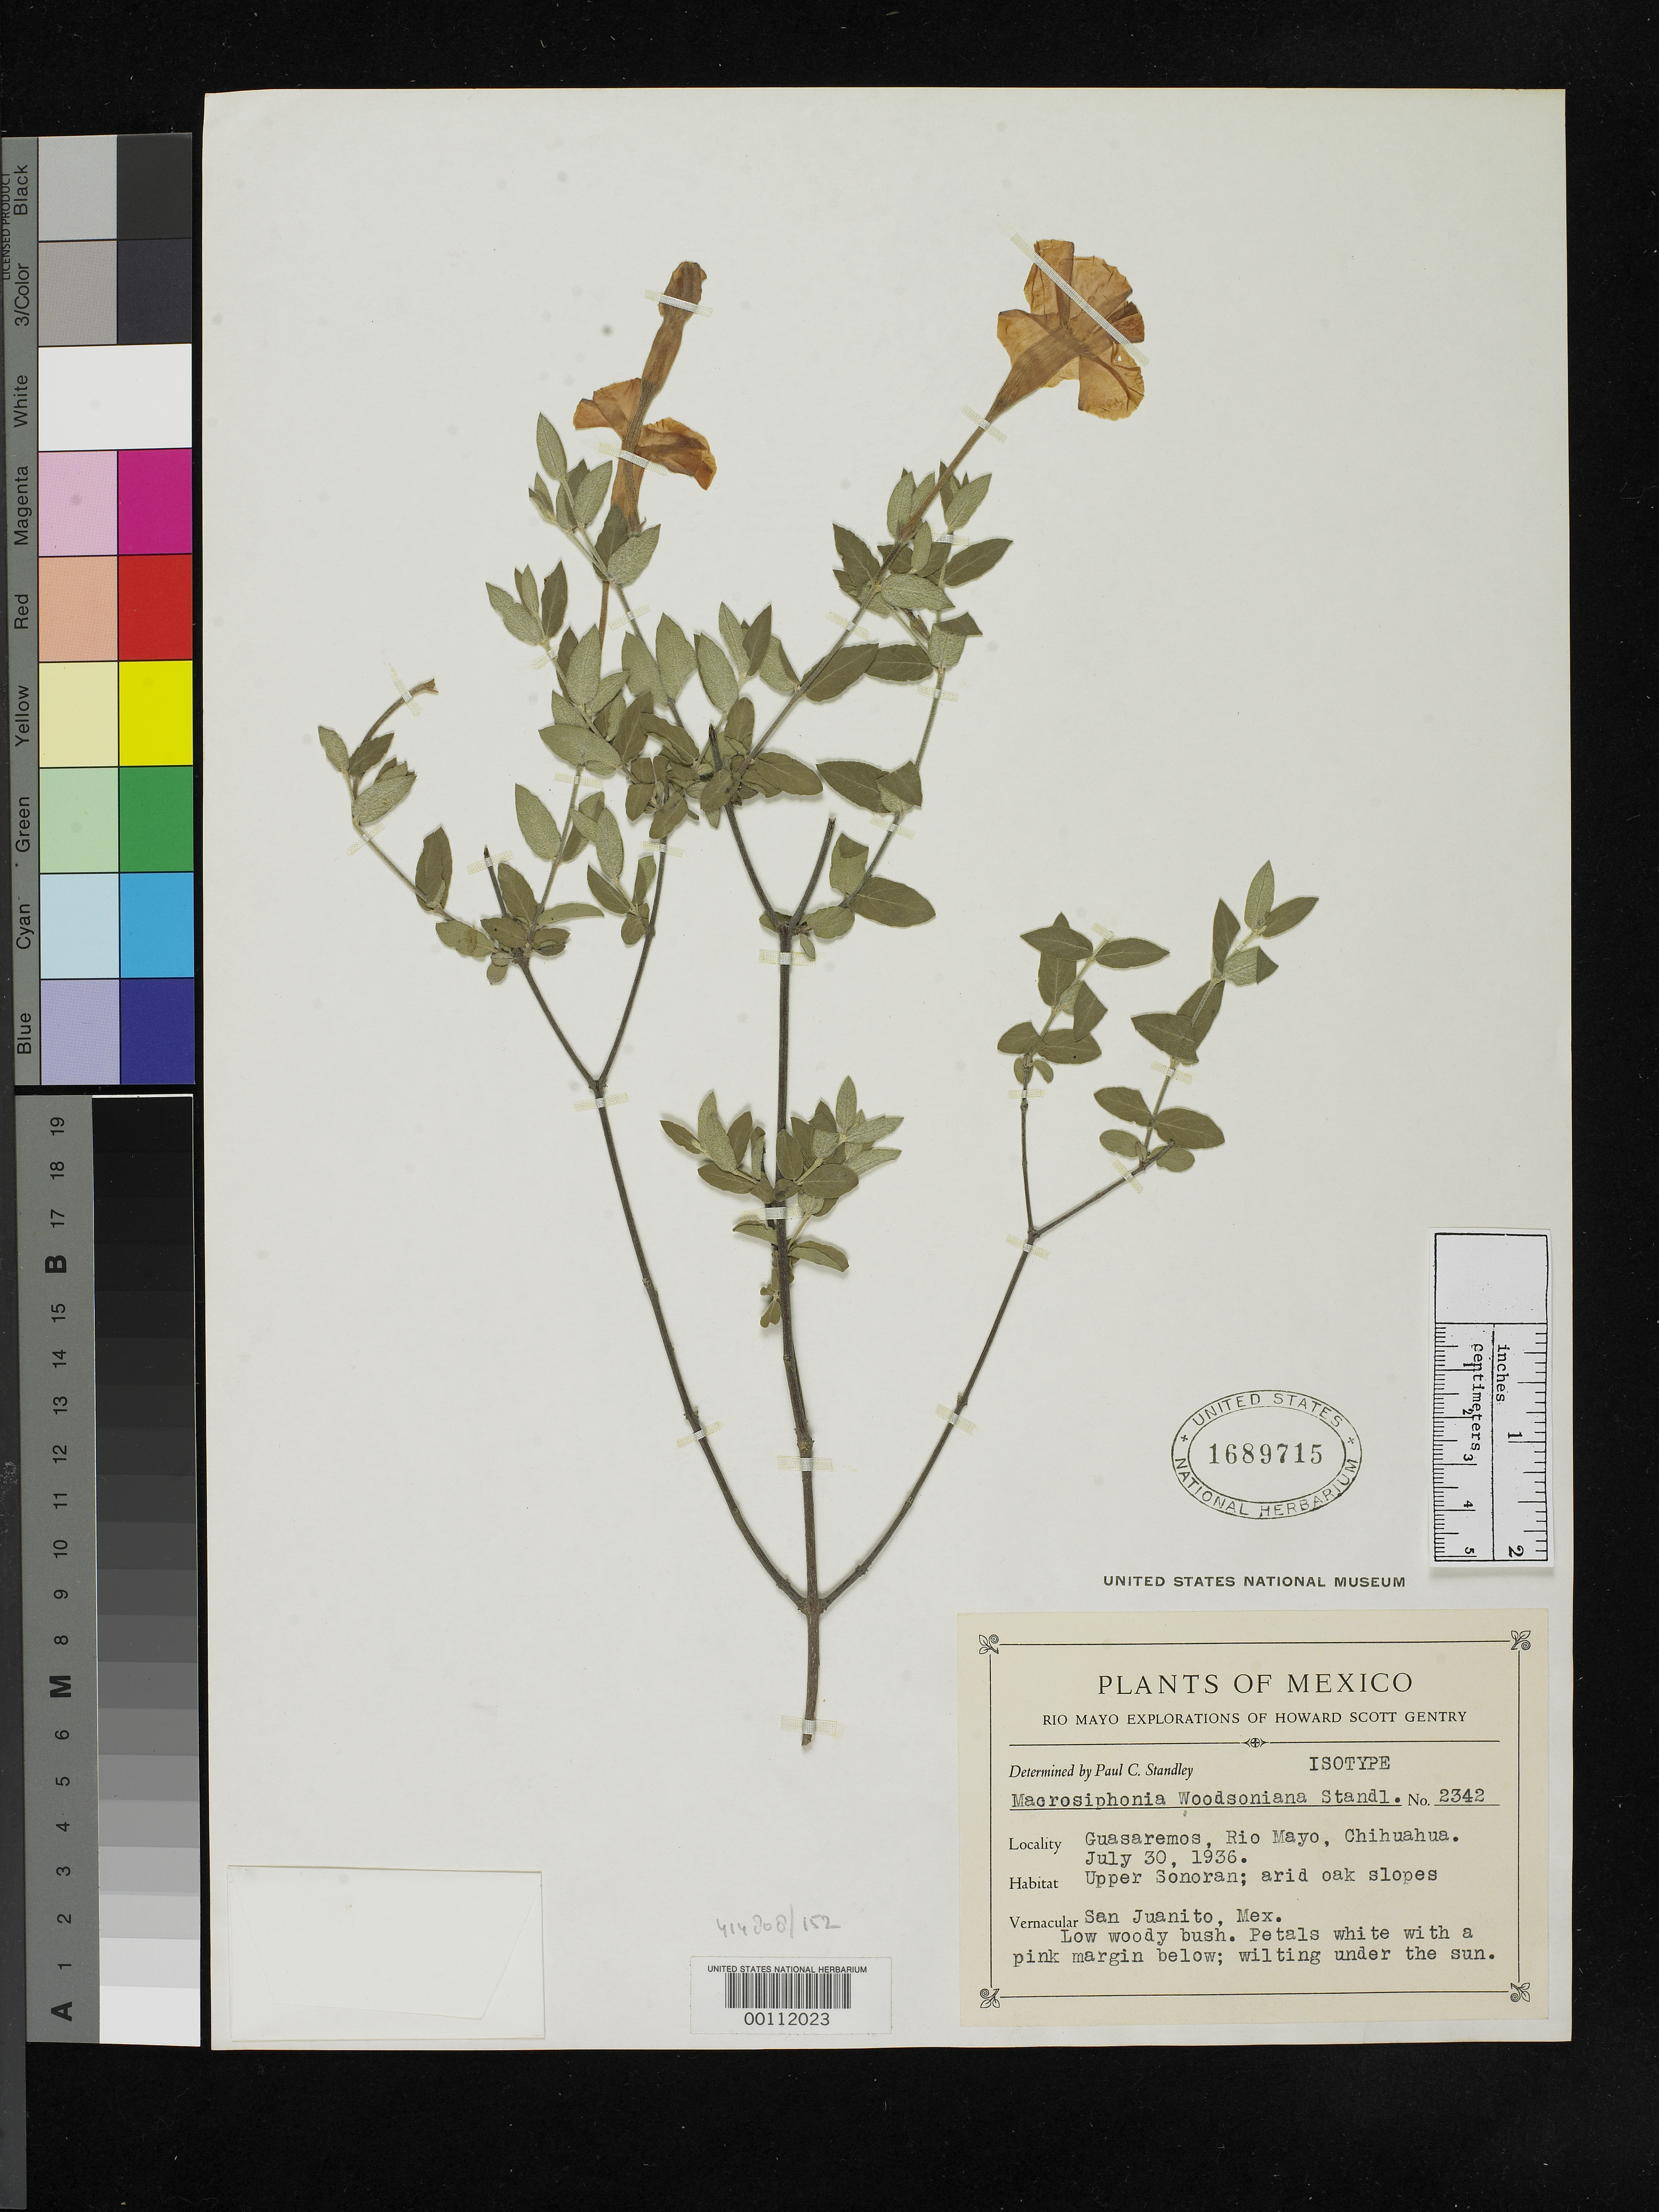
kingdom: Plantae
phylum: Tracheophyta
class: Magnoliopsida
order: Gentianales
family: Apocynaceae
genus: Macrosiphonia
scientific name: Macrosiphonia woodsoniana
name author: Standl.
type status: Isotype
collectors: H. S. Gentry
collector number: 2342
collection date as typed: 30 Jul 1936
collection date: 1936-07-30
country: Mexico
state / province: Chihuahua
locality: Guasaremos, Rio Mayo.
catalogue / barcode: US 1689715